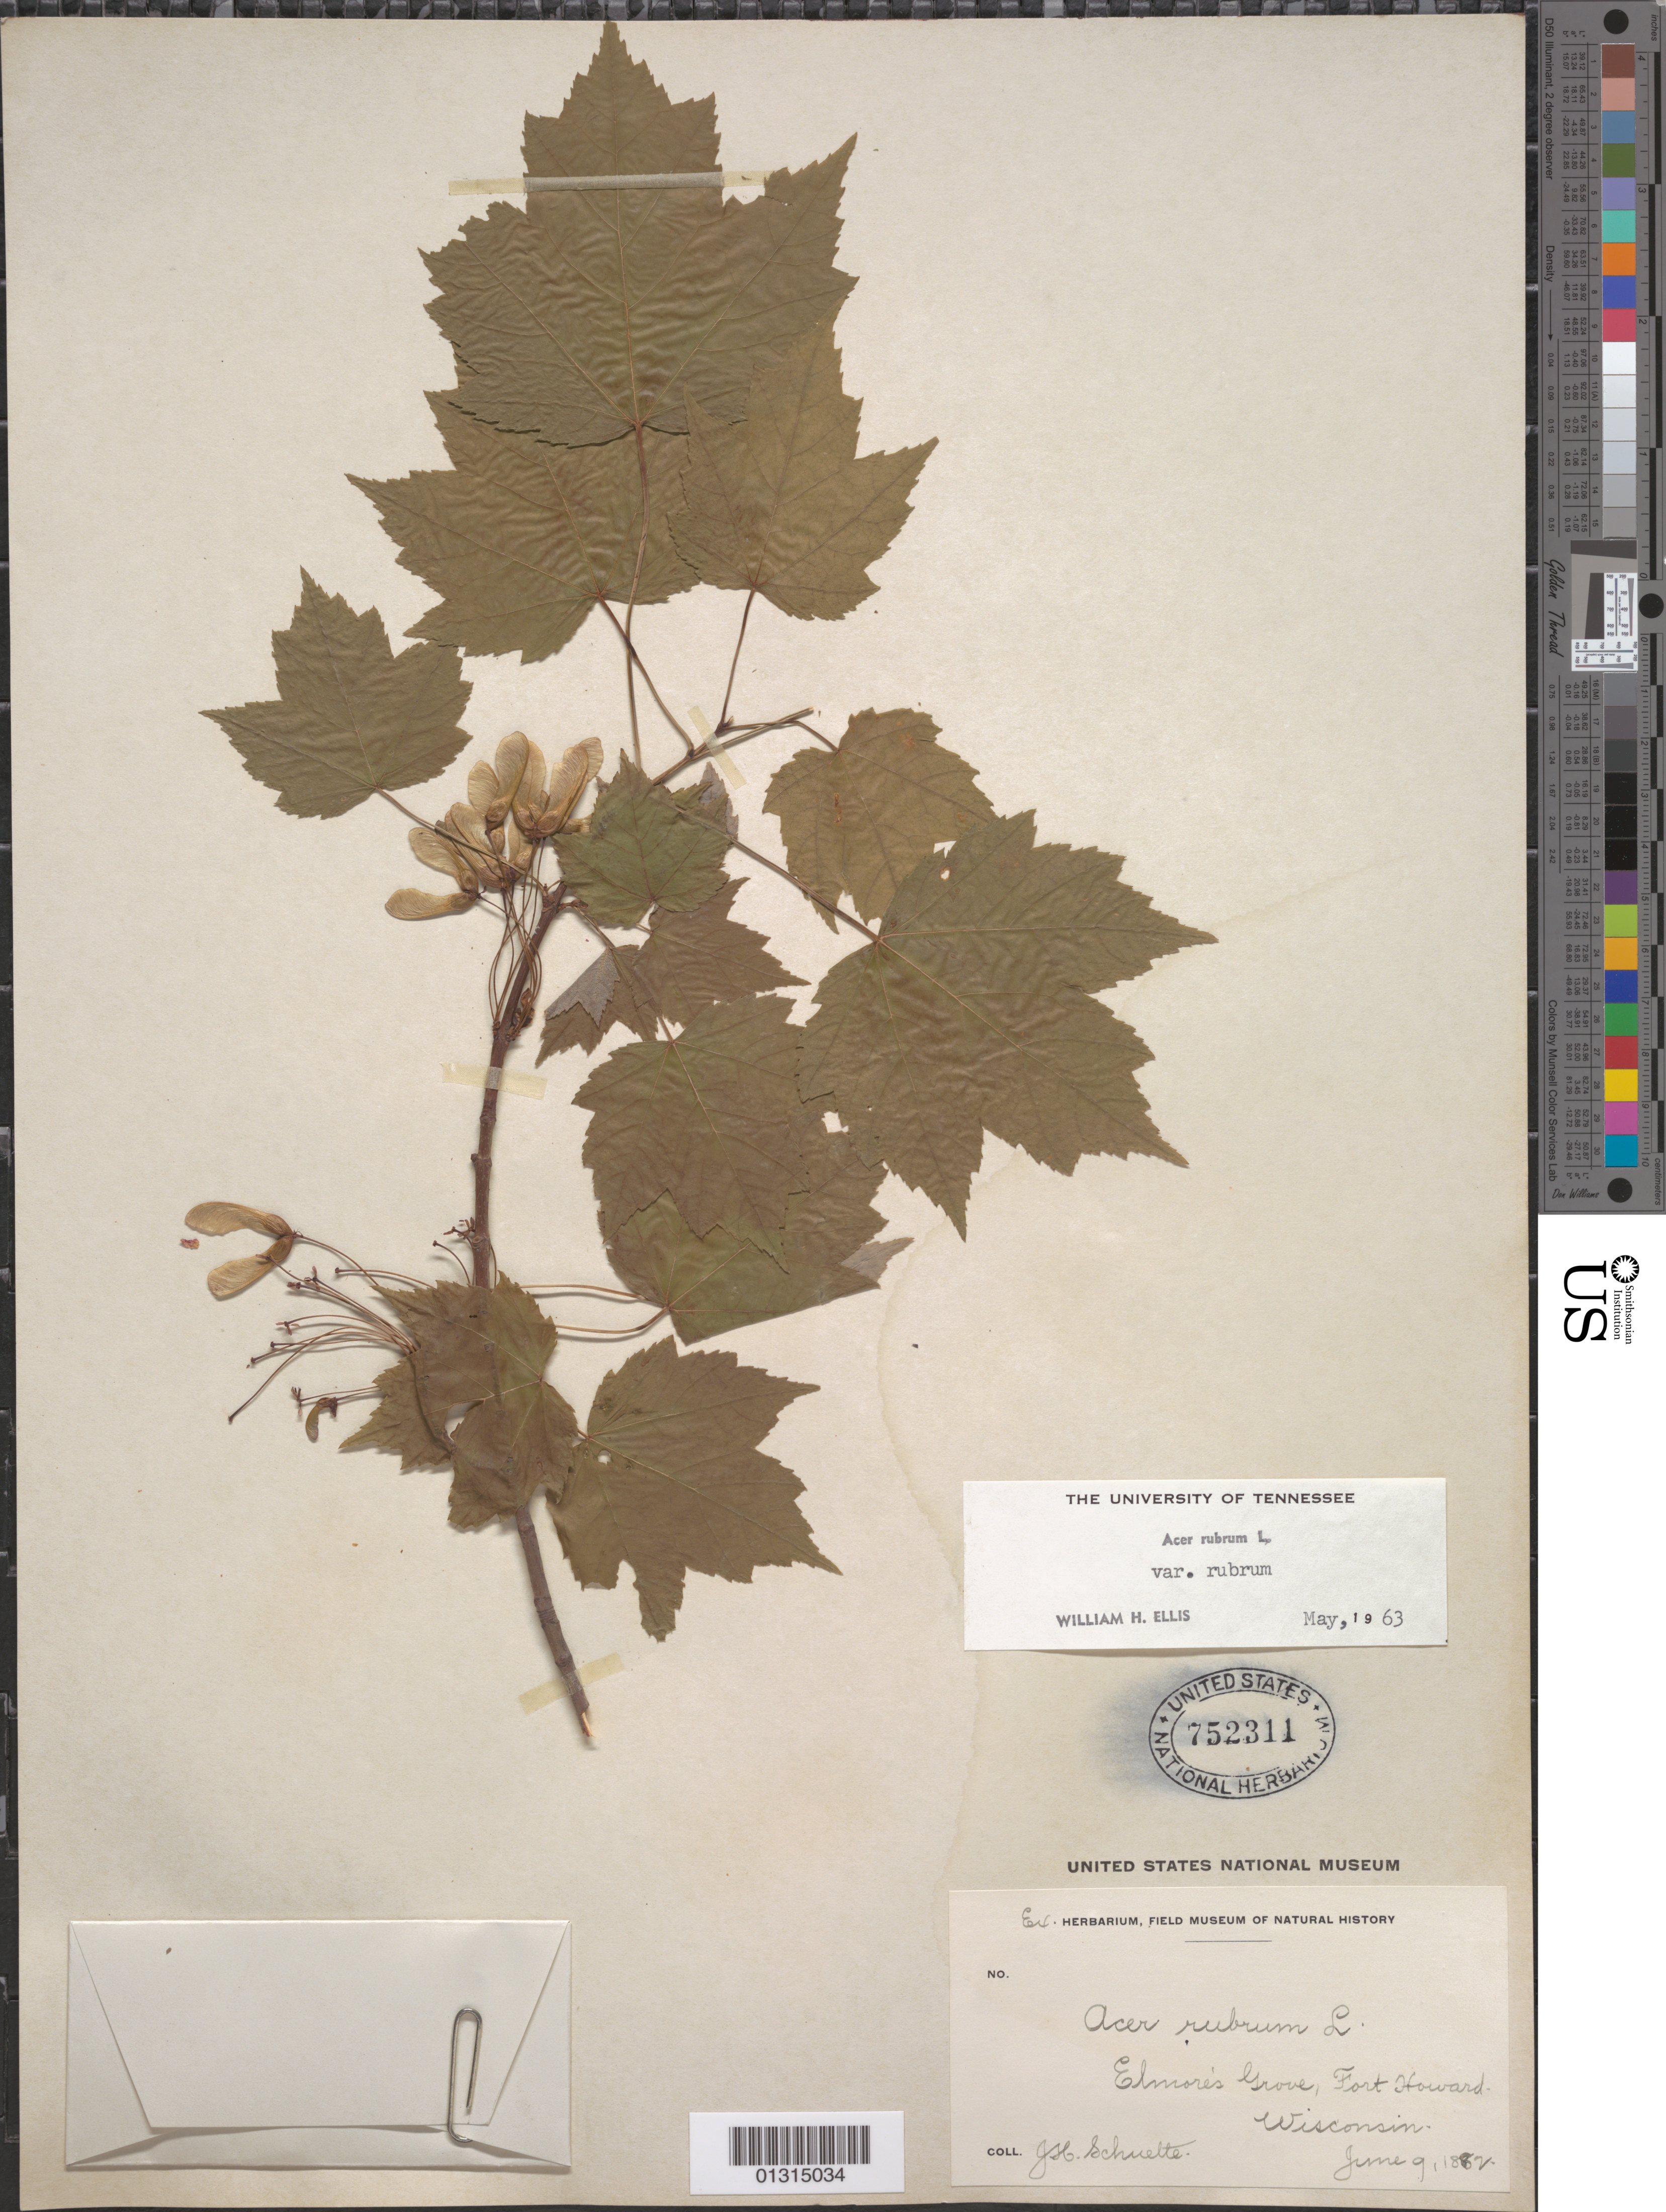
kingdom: Plantae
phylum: Tracheophyta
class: Magnoliopsida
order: Sapindales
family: Sapindaceae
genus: Acer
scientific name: Acer rubrum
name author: L.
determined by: Ellis, W. H.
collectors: J. Schuette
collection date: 1892-06-09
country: United States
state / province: Wisconsin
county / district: Brown County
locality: Fort Howard, Elmore's Grove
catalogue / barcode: US 752311